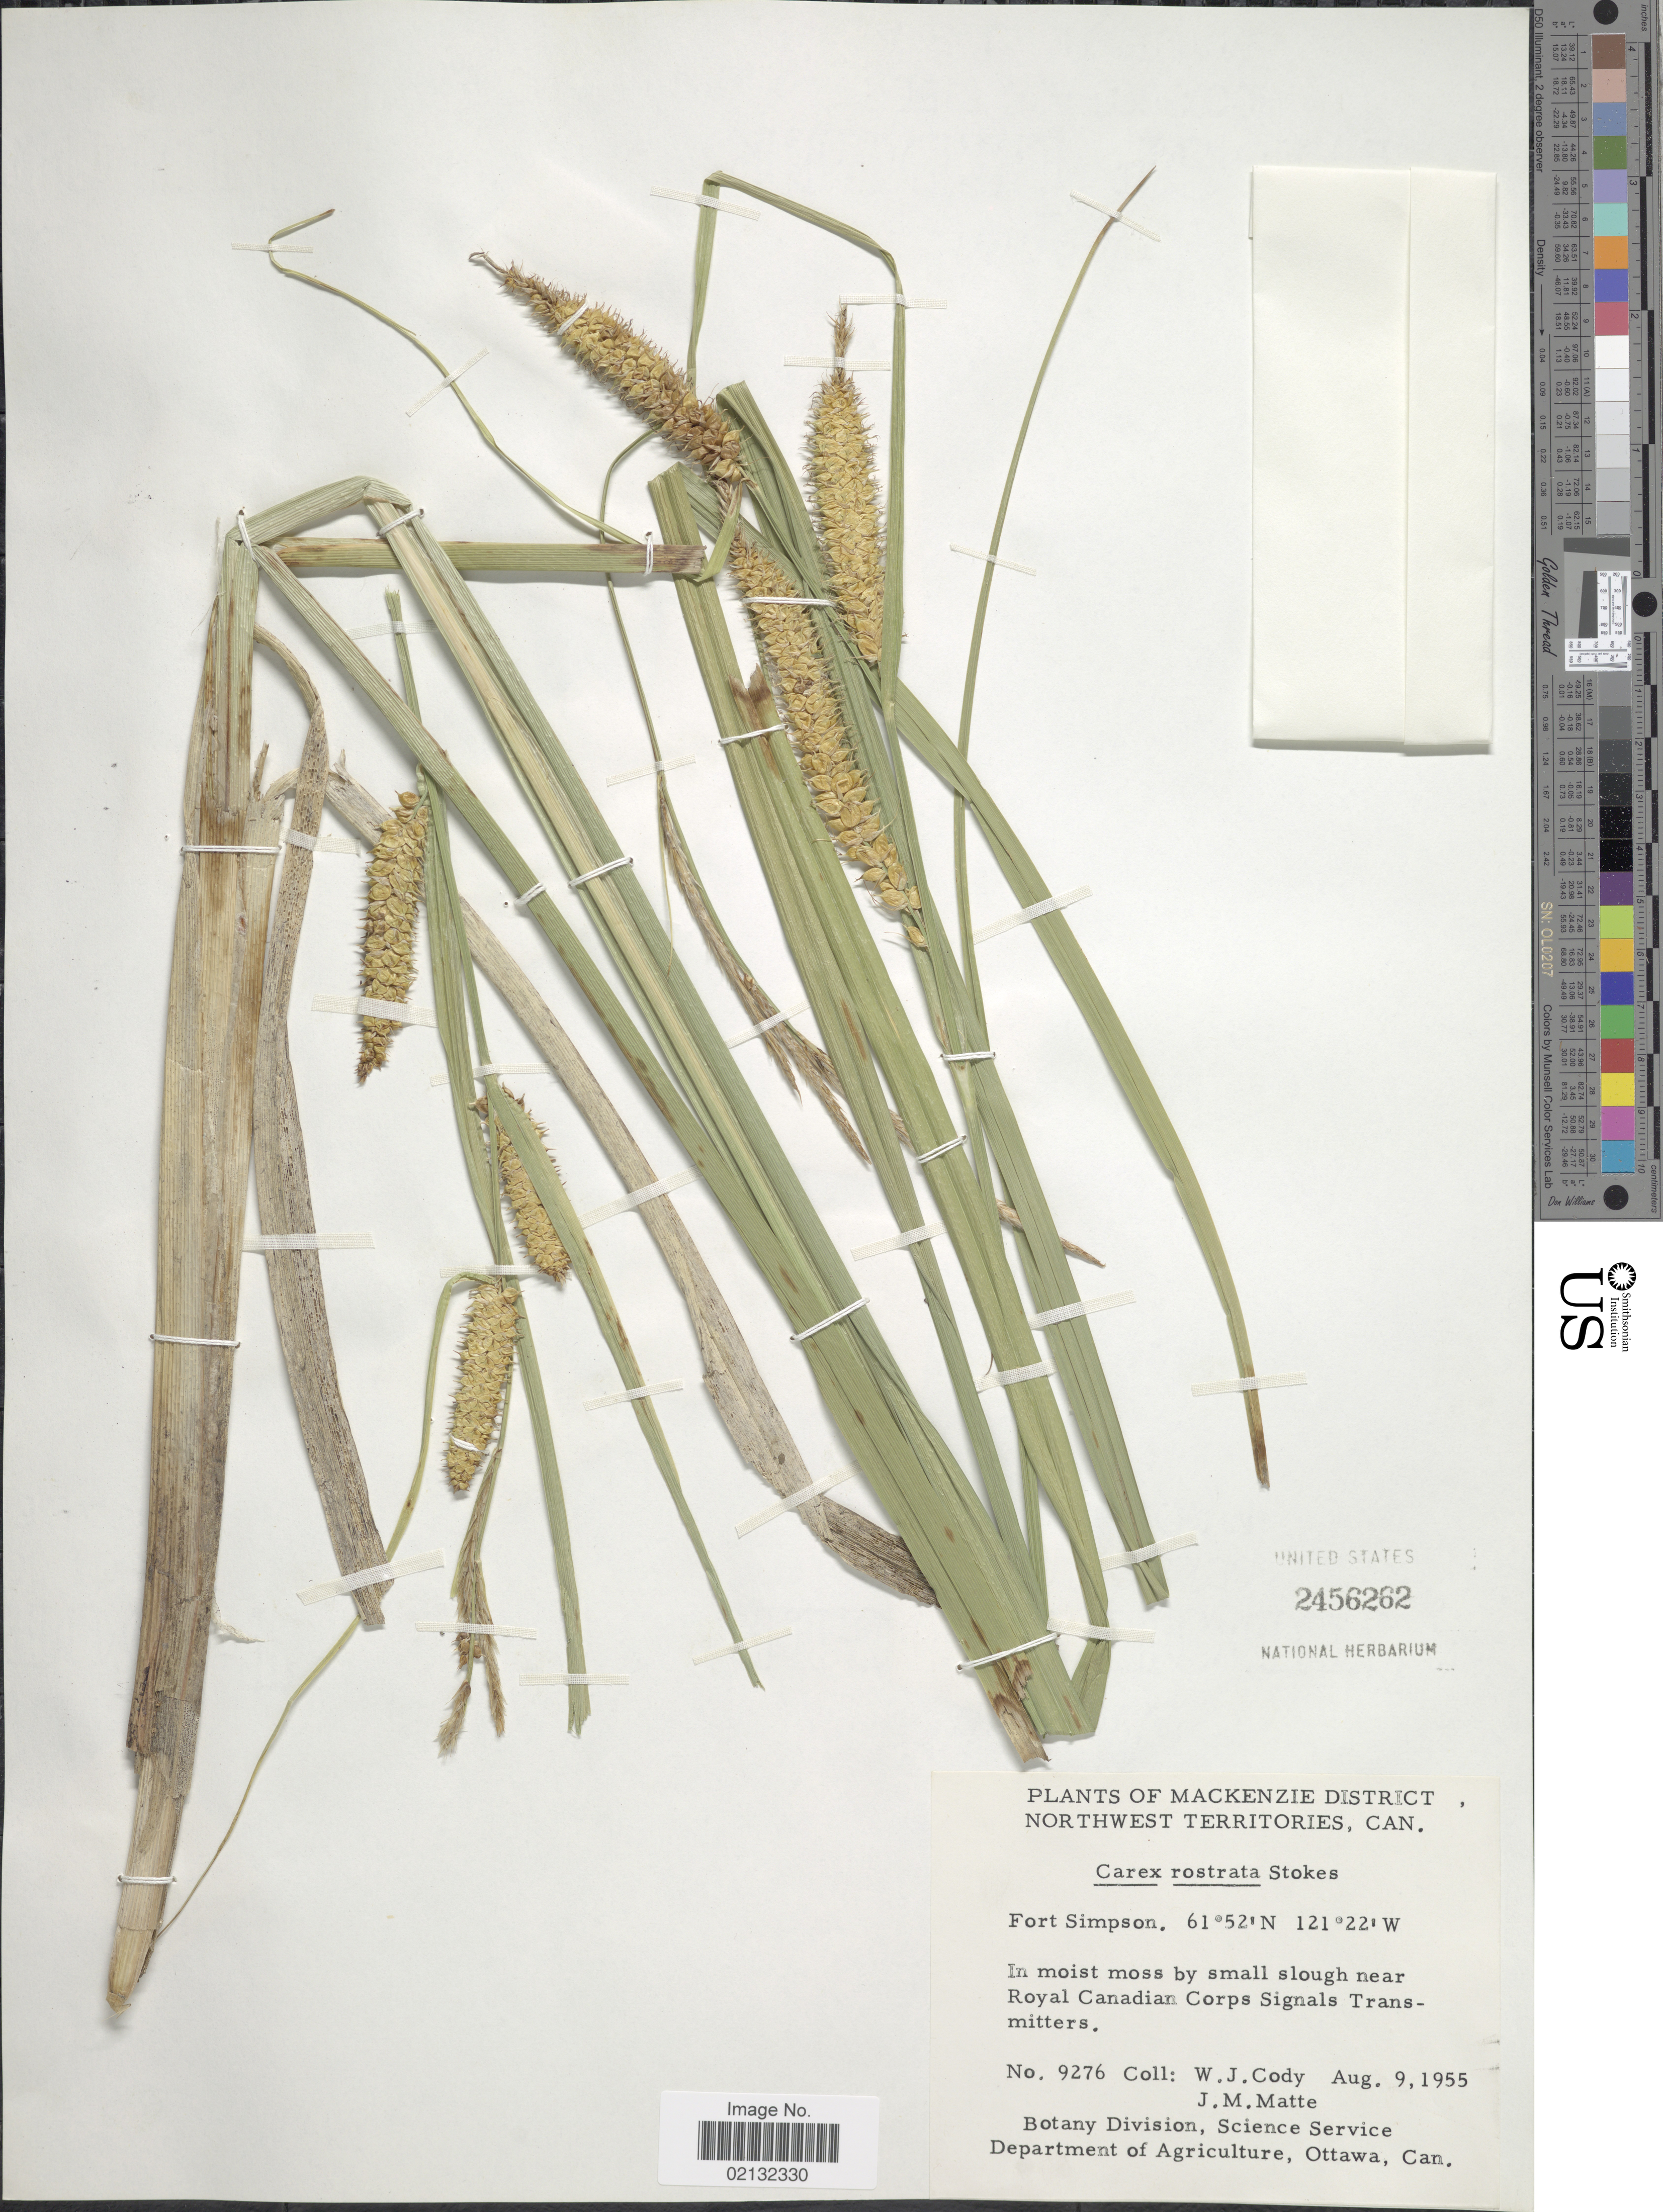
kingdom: Plantae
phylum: Tracheophyta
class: Liliopsida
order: Poales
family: Cyperaceae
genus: Carex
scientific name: Carex rostrata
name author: Stokes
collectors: W. Cody & J. Matte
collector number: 9276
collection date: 1955-08-09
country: Canada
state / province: Northwest Territories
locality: Mackenzie District, Fort Simpson, in moist moss by small slough near Royal Canadian Corps Signals Transmitters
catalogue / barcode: US 2456262